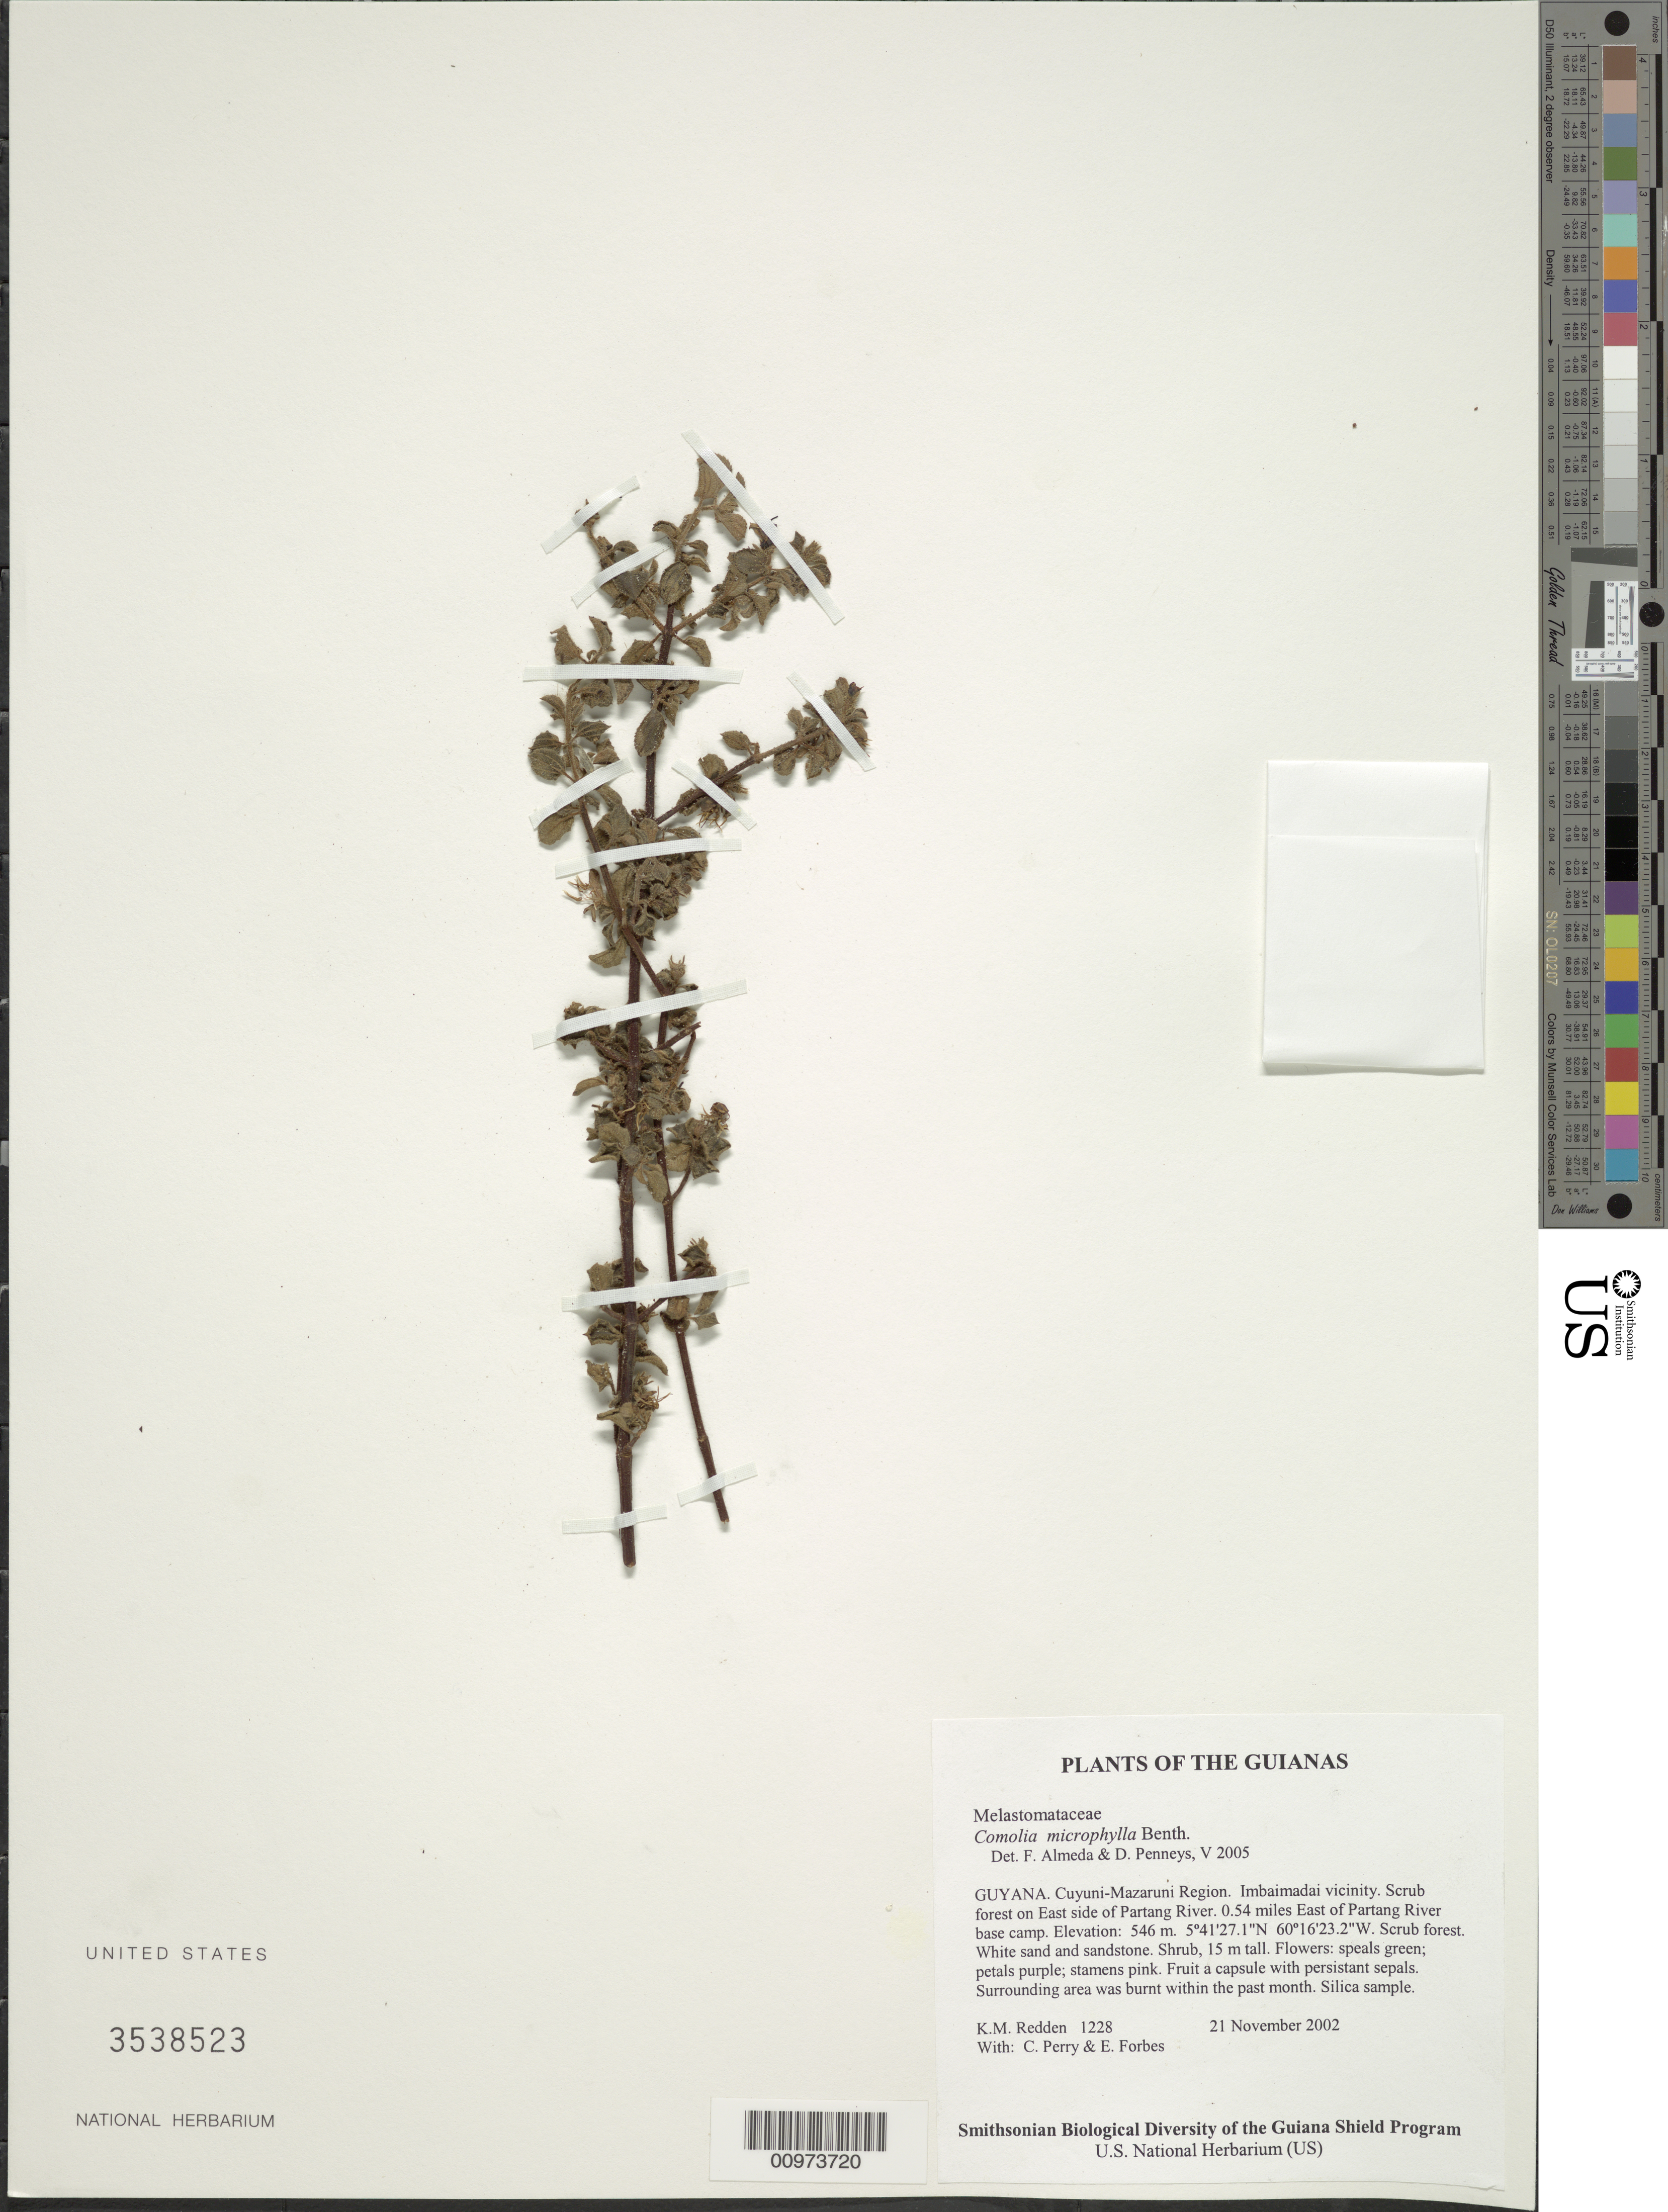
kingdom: Plantae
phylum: Tracheophyta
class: Magnoliopsida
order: Myrtales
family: Melastomataceae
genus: Comolia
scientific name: Comolia microphylla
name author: Benth.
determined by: Michelangeli, F. A.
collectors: K. M. Redden, C. Perry & E. Forbes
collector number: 1228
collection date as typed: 21 November 2002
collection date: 2002-11-21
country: Guyana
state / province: Cuyuni-Mazaruni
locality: Imbaimadai vicinity. Scrub forest on East side of Partang River. 0.54 miles East of Partang River base camp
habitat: Scrub forest. White sand and sandstone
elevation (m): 546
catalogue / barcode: US 3538523